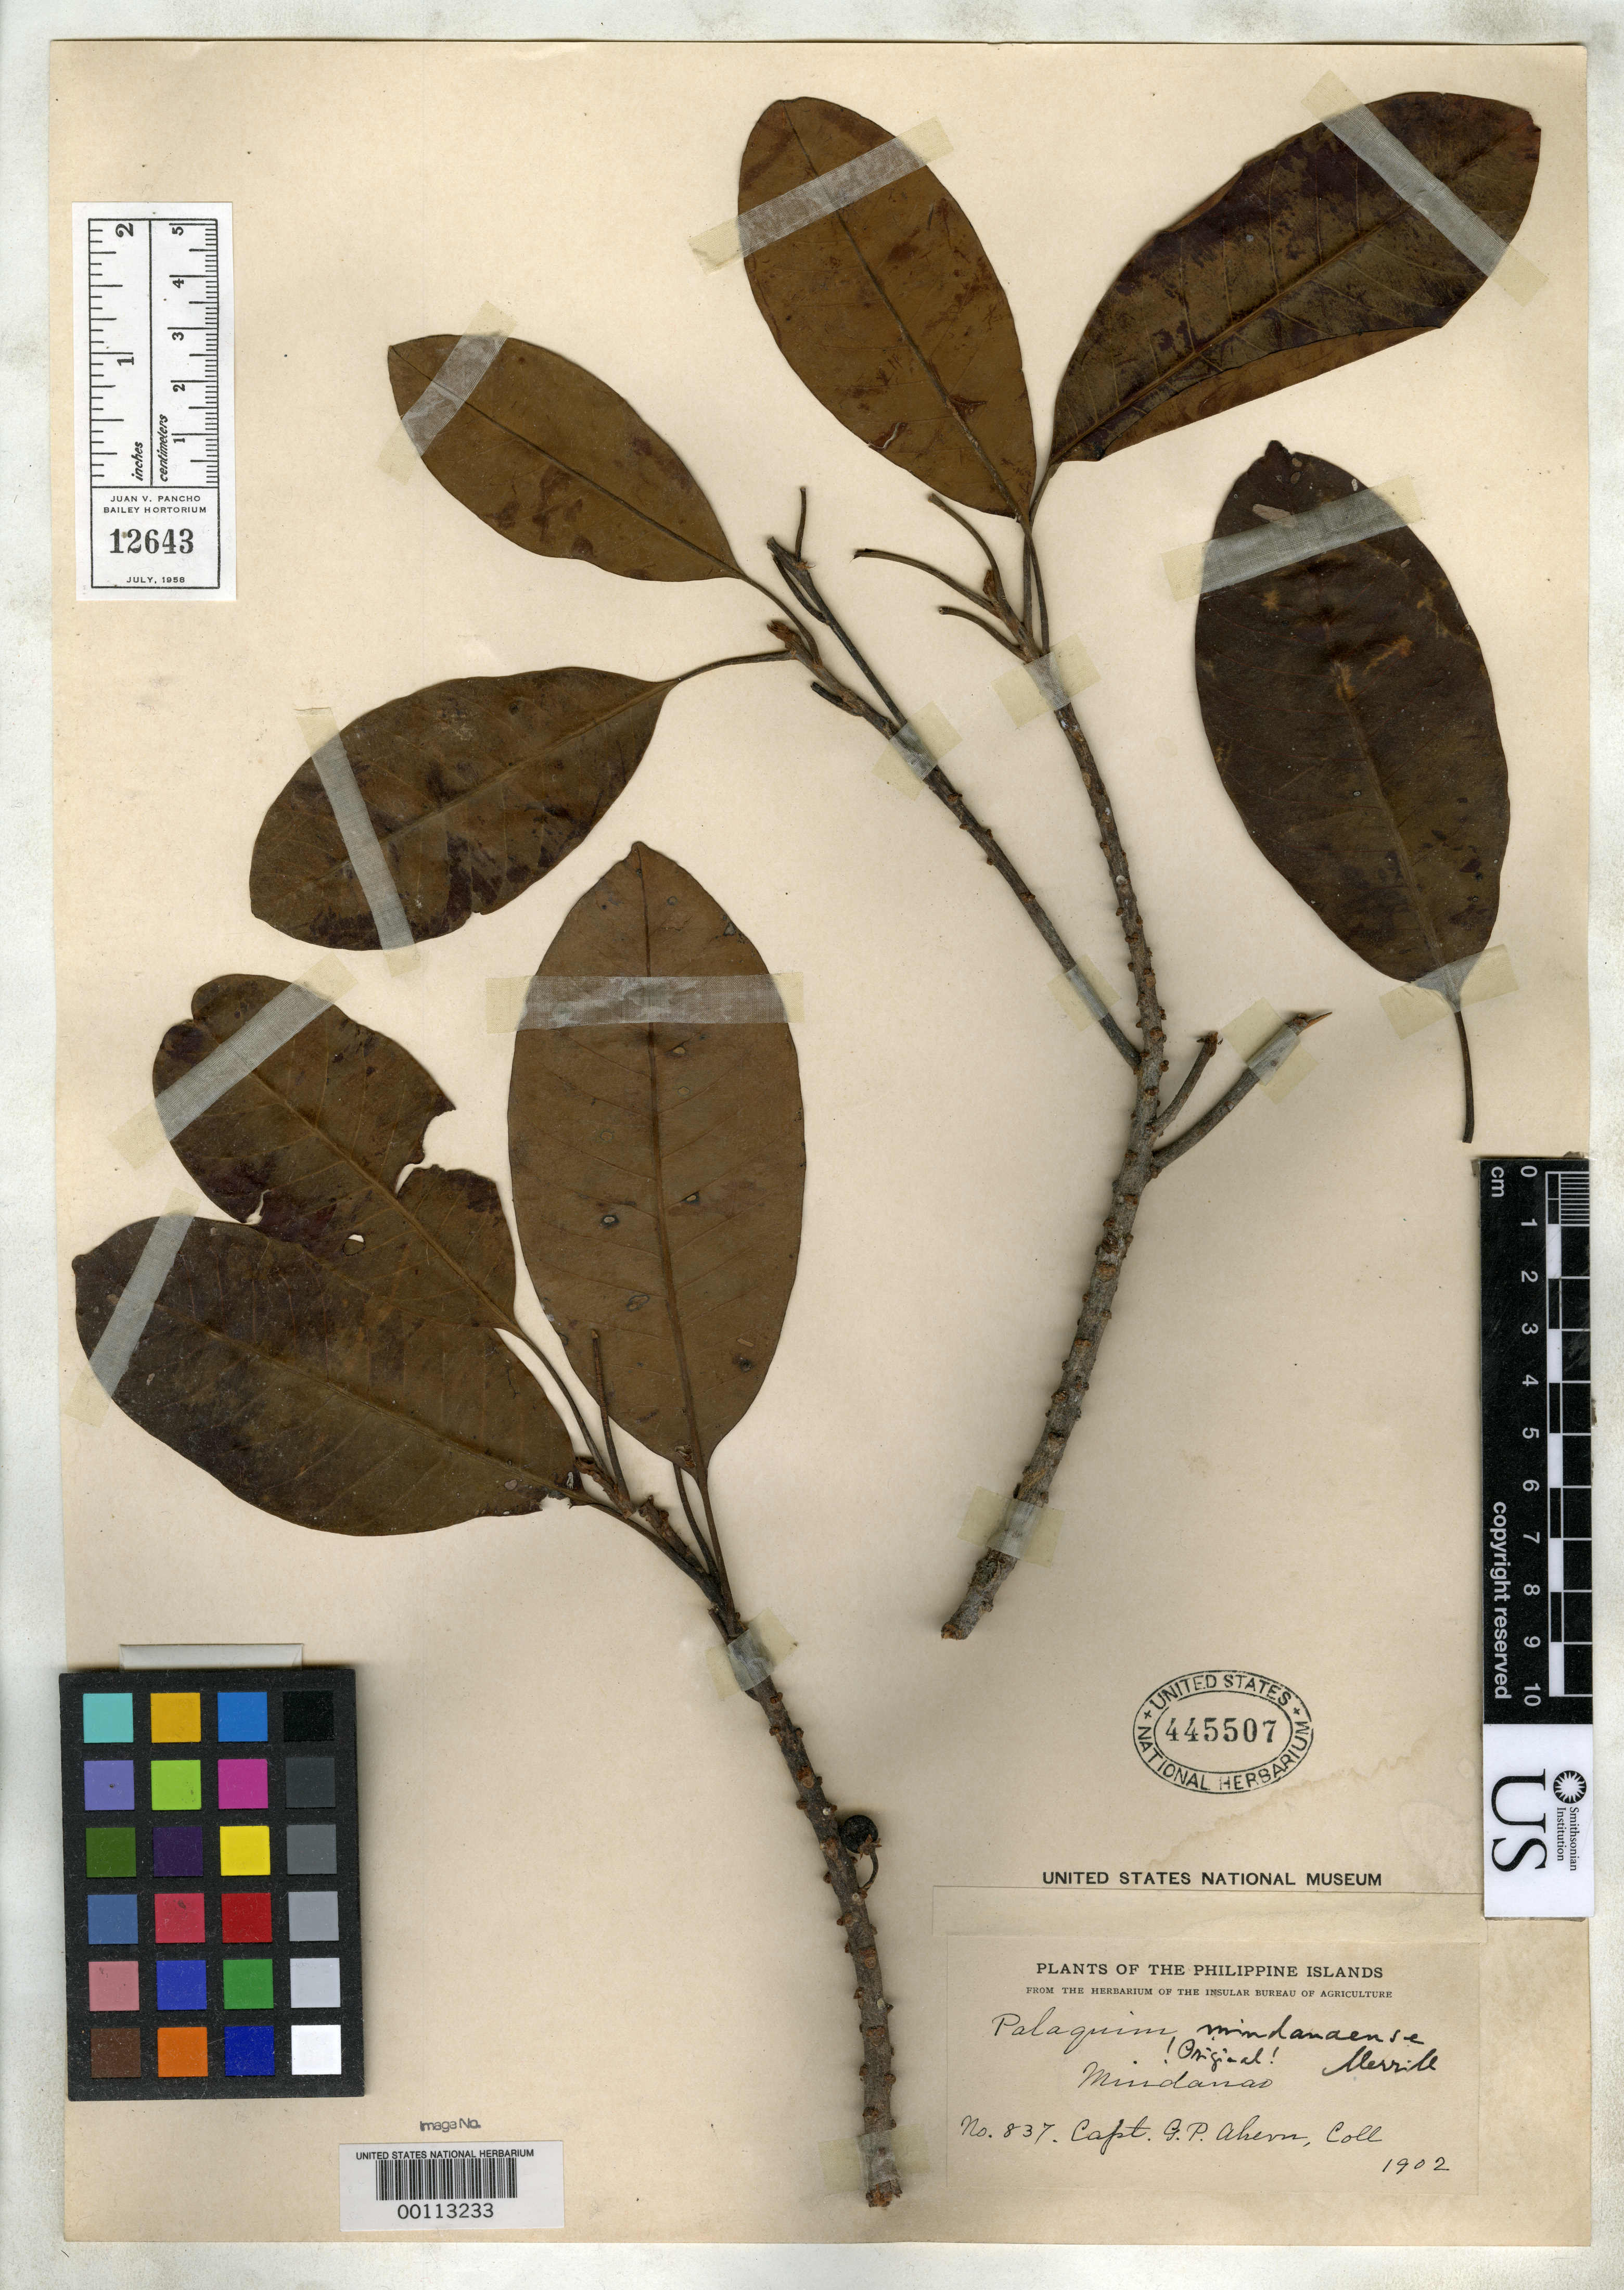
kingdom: Plantae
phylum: Tracheophyta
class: Magnoliopsida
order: Ericales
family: Sapotaceae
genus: Palaquium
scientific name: Palaquium mindanaense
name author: Merr.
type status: Type Collection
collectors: G. Ahern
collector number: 837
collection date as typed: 1902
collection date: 1902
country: Philippines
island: Mindanao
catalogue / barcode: US 445507